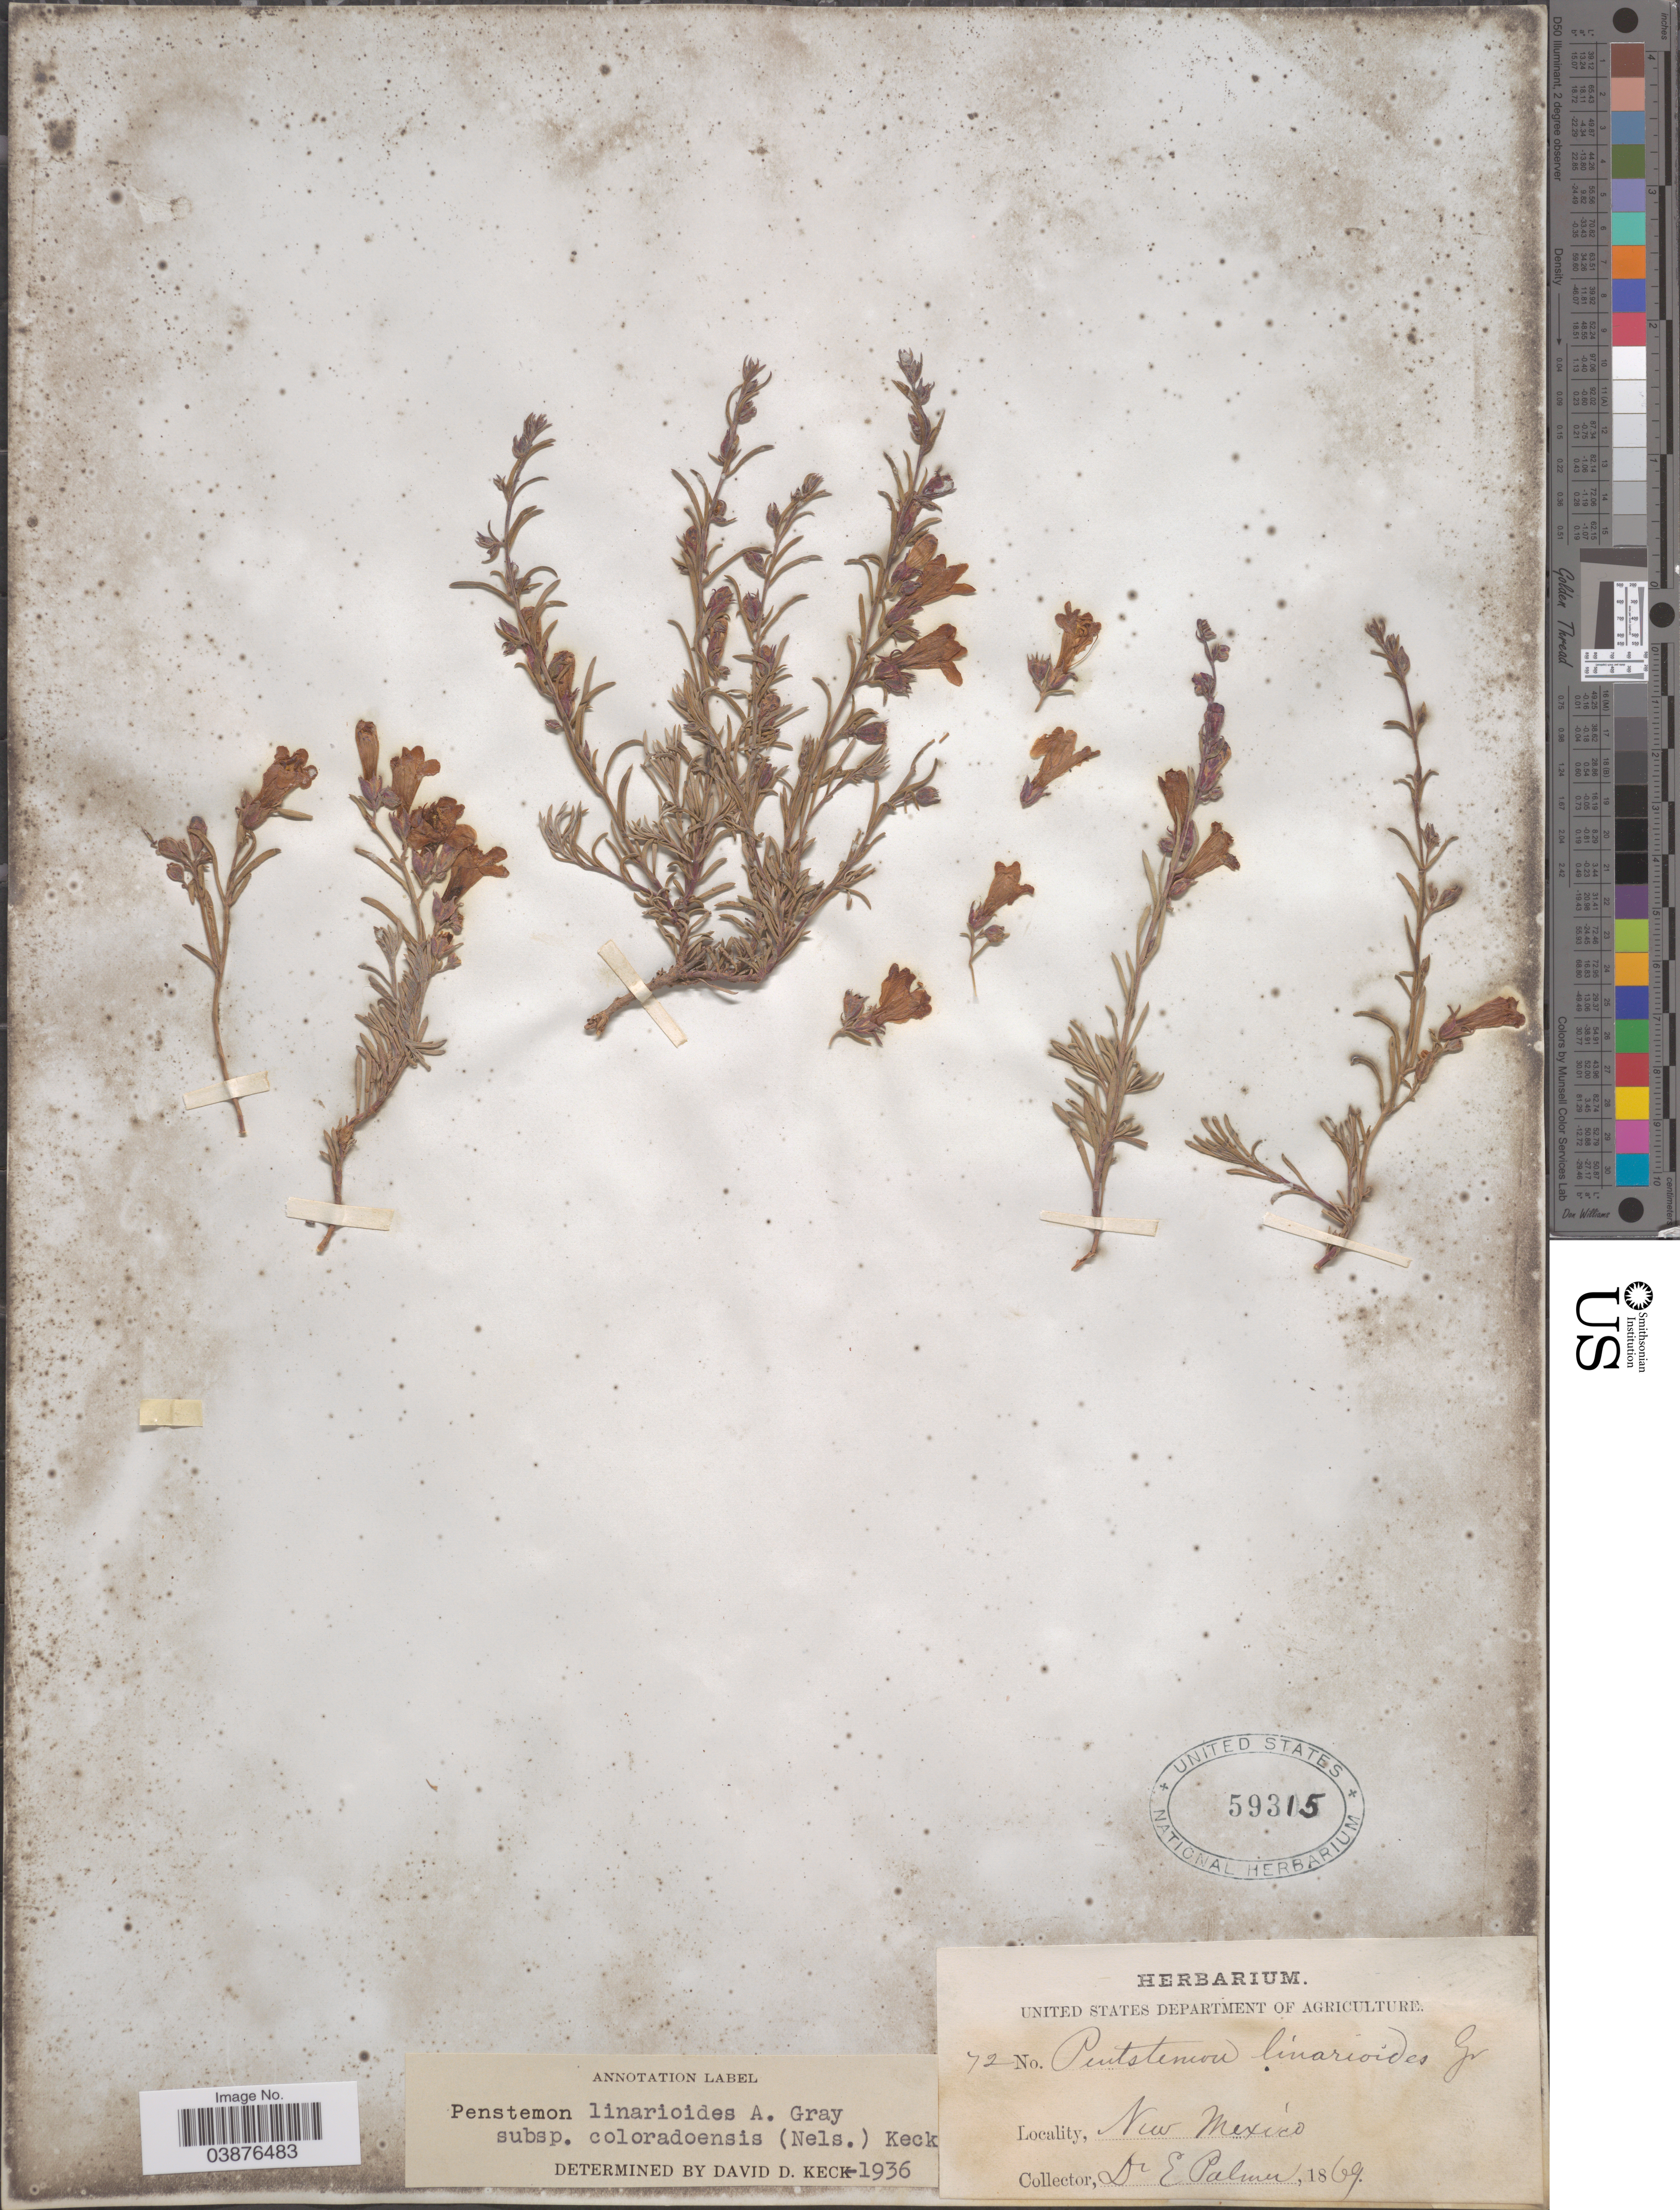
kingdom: Plantae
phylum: Tracheophyta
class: Magnoliopsida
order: Lamiales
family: Plantaginaceae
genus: Penstemon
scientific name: Penstemon linarioides subsp. coloradoensis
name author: (A. Nelson) D.D. Keck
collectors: E. Palmer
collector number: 72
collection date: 1869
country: United States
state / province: New Mexico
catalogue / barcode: US 59315